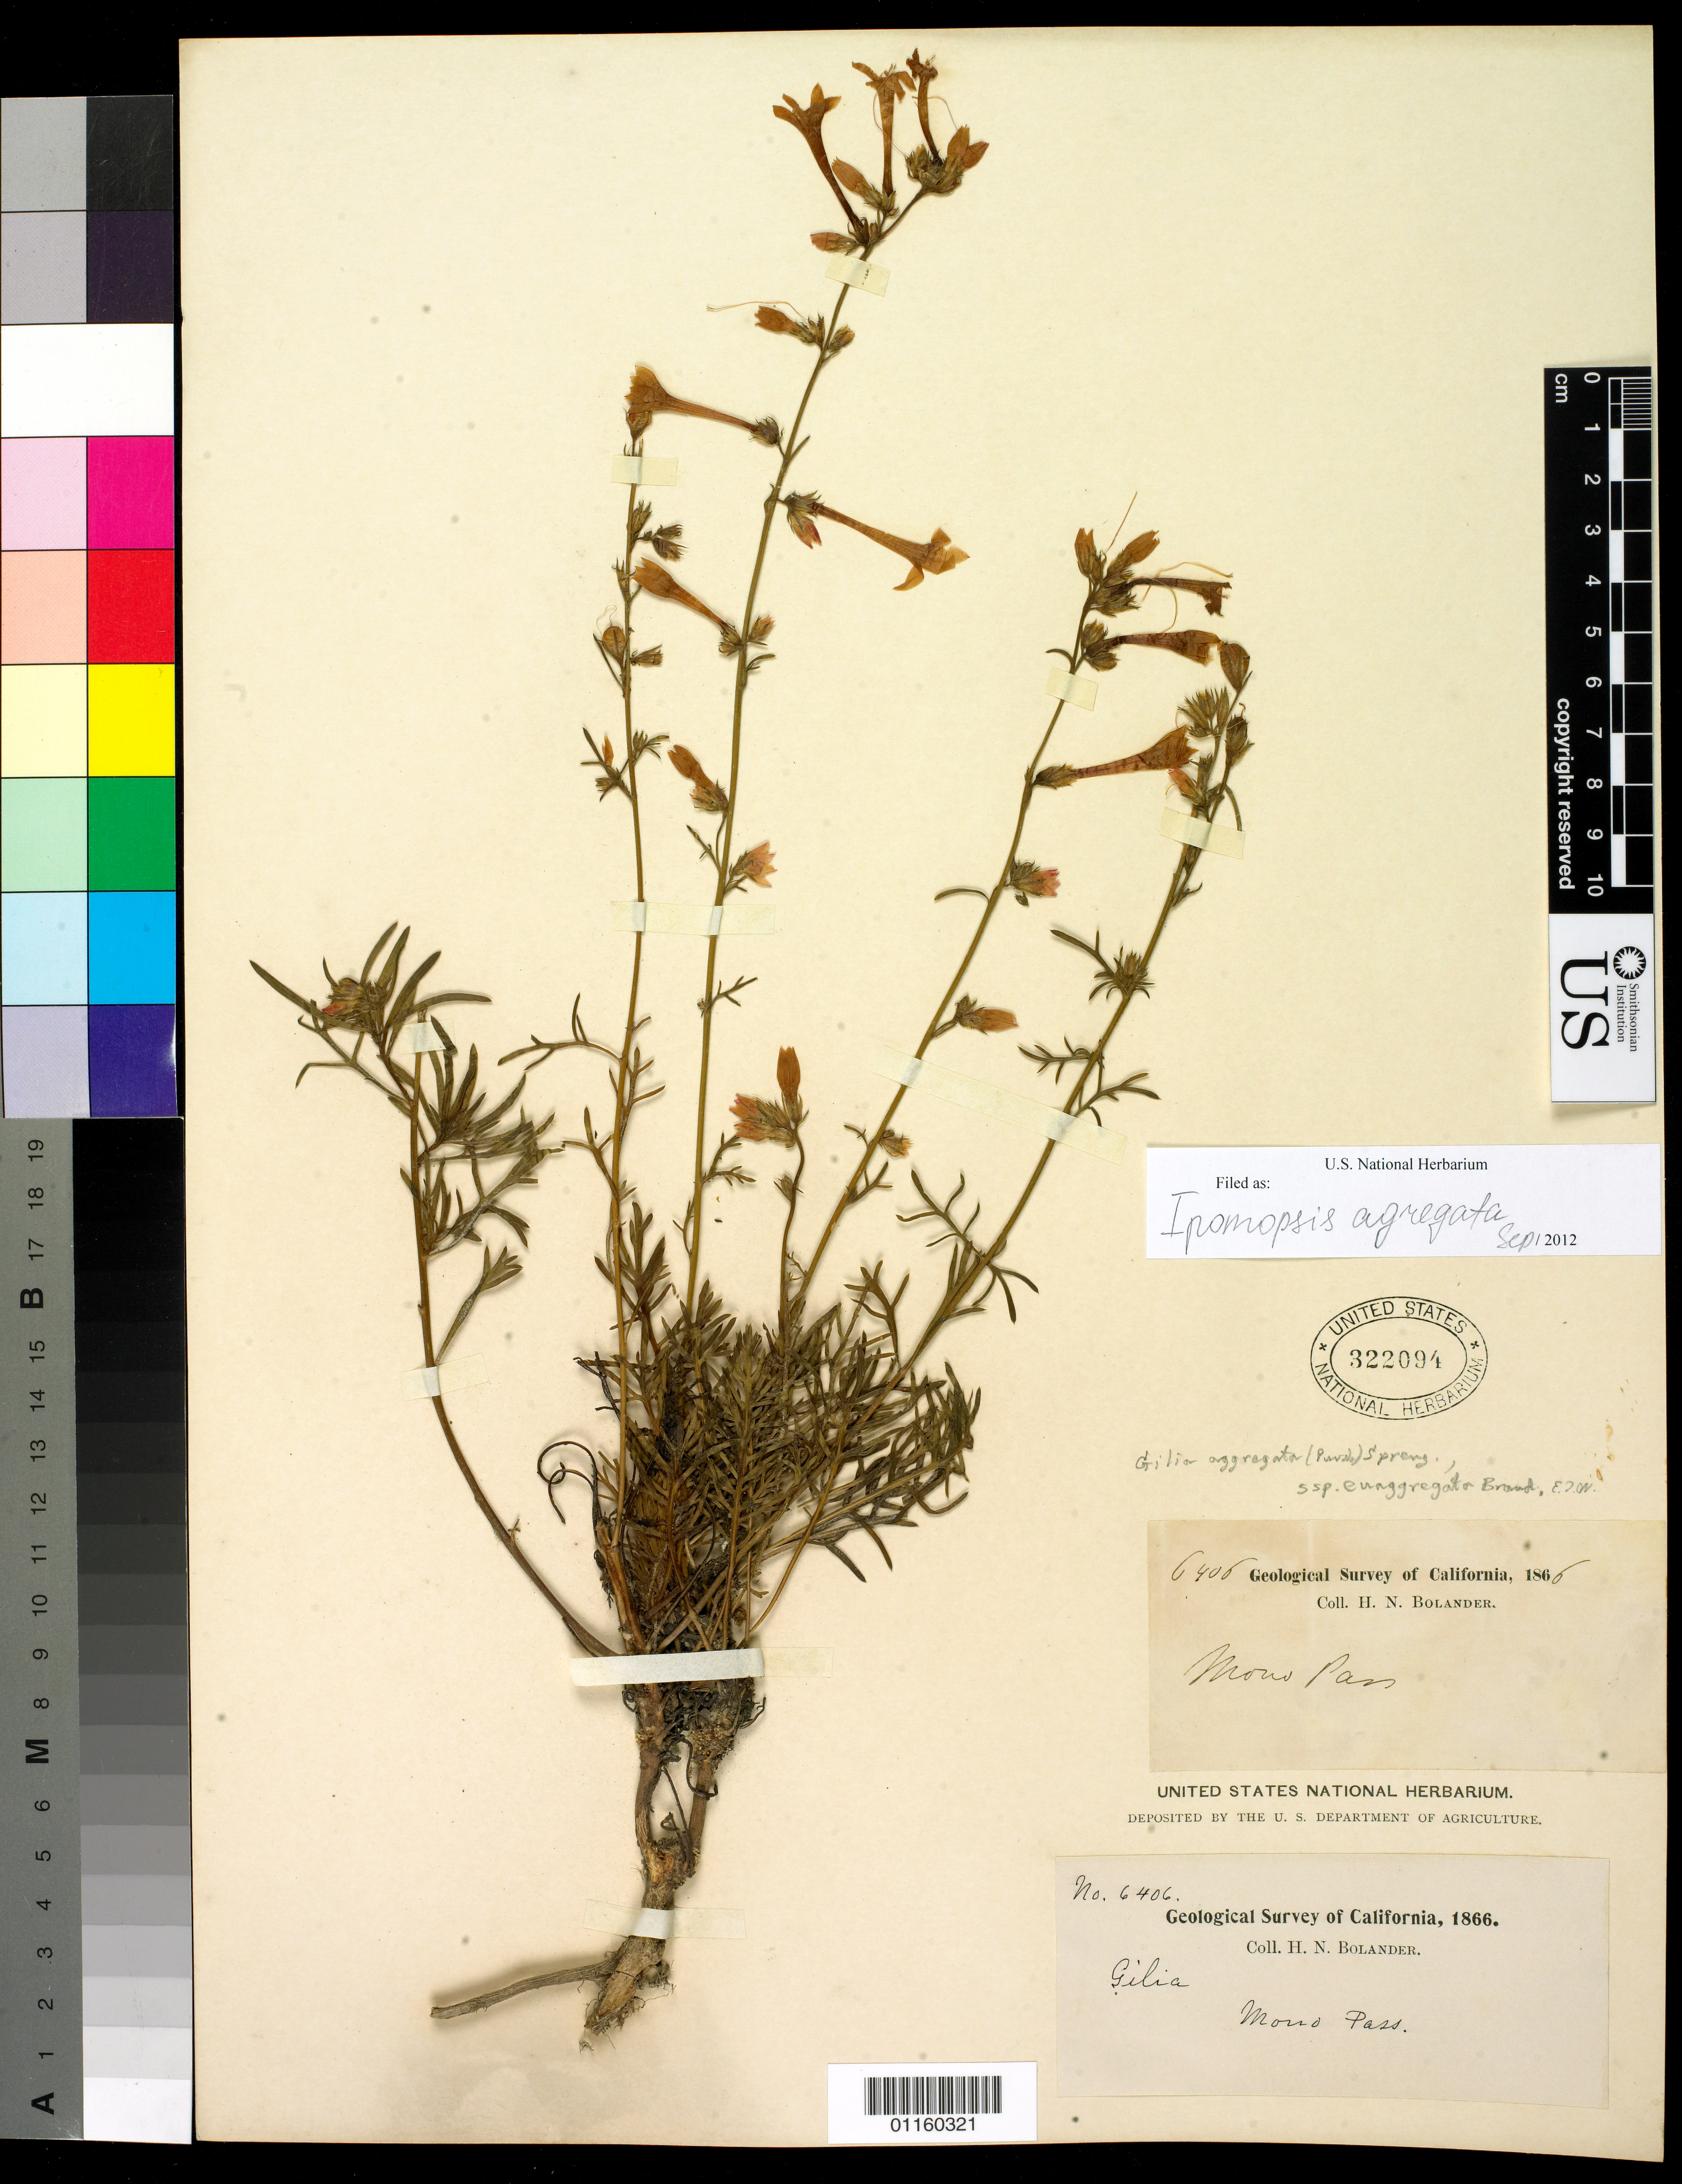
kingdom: Plantae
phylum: Tracheophyta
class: Magnoliopsida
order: Ericales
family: Polemoniaceae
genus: Ipomopsis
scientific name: Ipomopsis aggregata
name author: (Pursh) V.E. Grant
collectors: H. Bolander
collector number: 6406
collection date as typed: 1866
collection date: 1866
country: United States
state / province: California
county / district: Mono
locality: Mono Pass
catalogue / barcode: US 322094